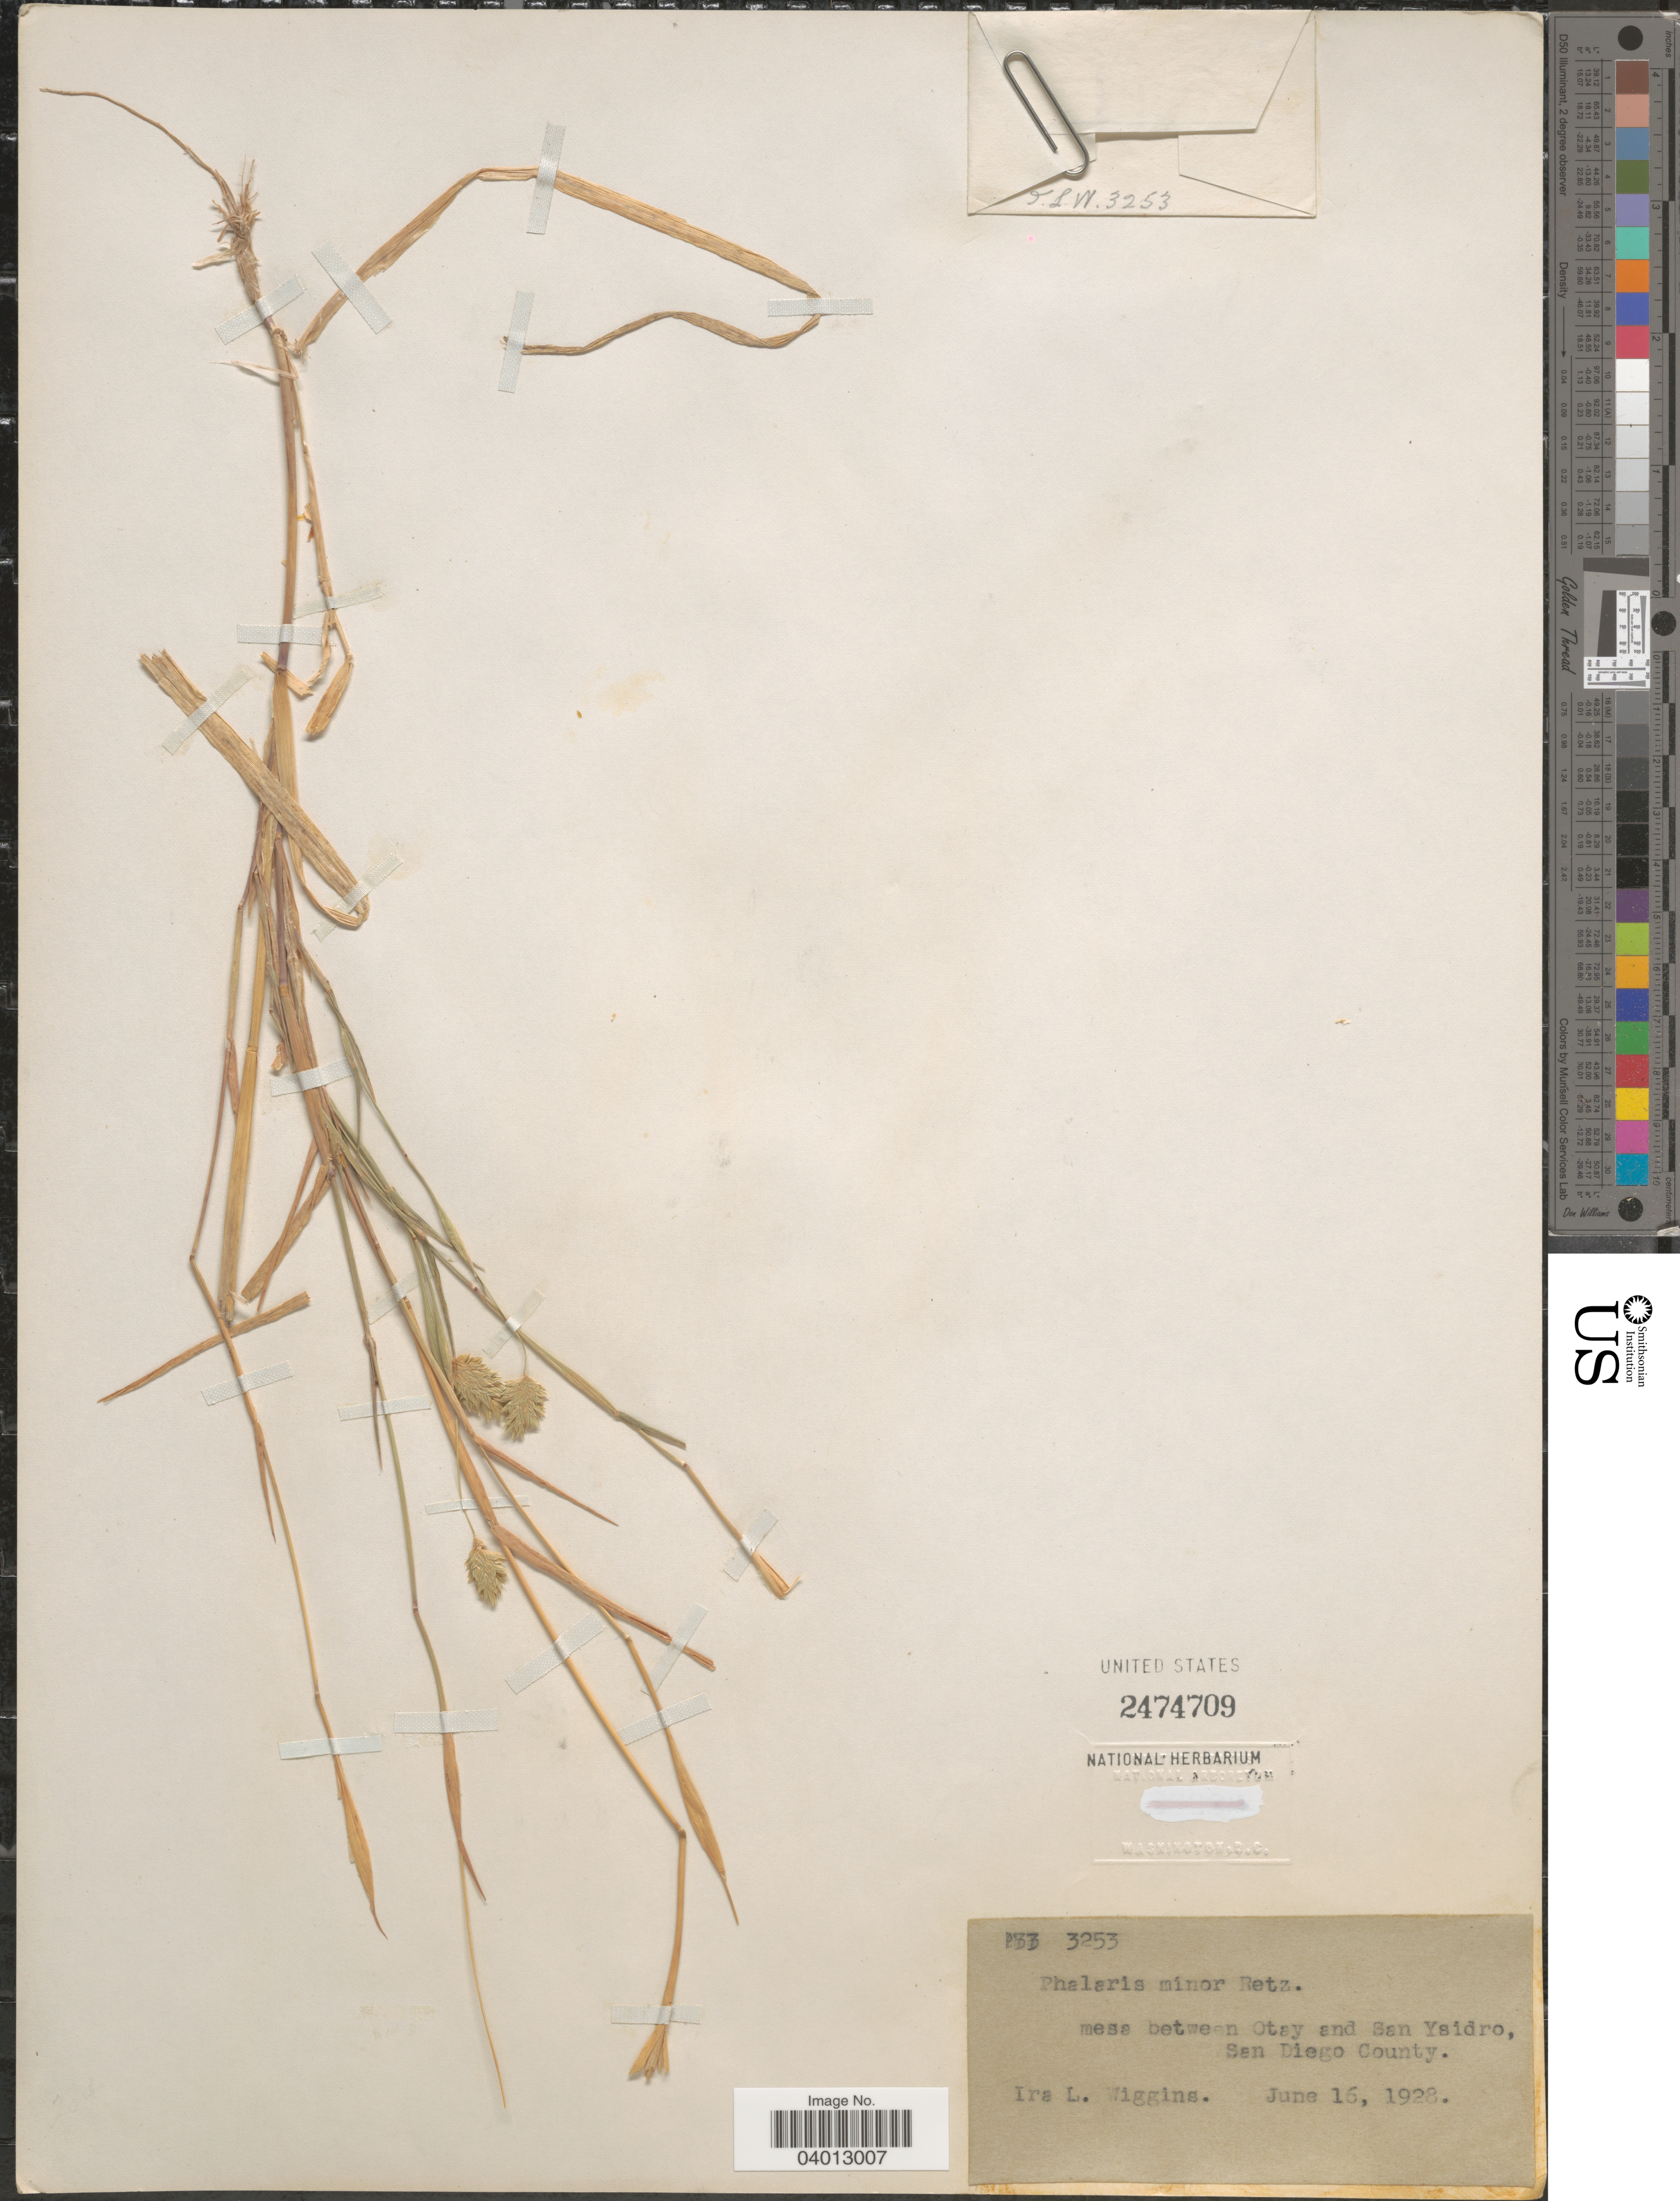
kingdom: Plantae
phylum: Tracheophyta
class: Liliopsida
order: Poales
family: Poaceae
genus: Phalaris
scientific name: Phalaris minor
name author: Retz.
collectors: I. L. Wiggins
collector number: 3253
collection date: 1928-06-16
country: United States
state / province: California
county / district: San Diego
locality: Mesa between Otay and San Ysidro, San Diego County.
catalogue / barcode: US 2474709